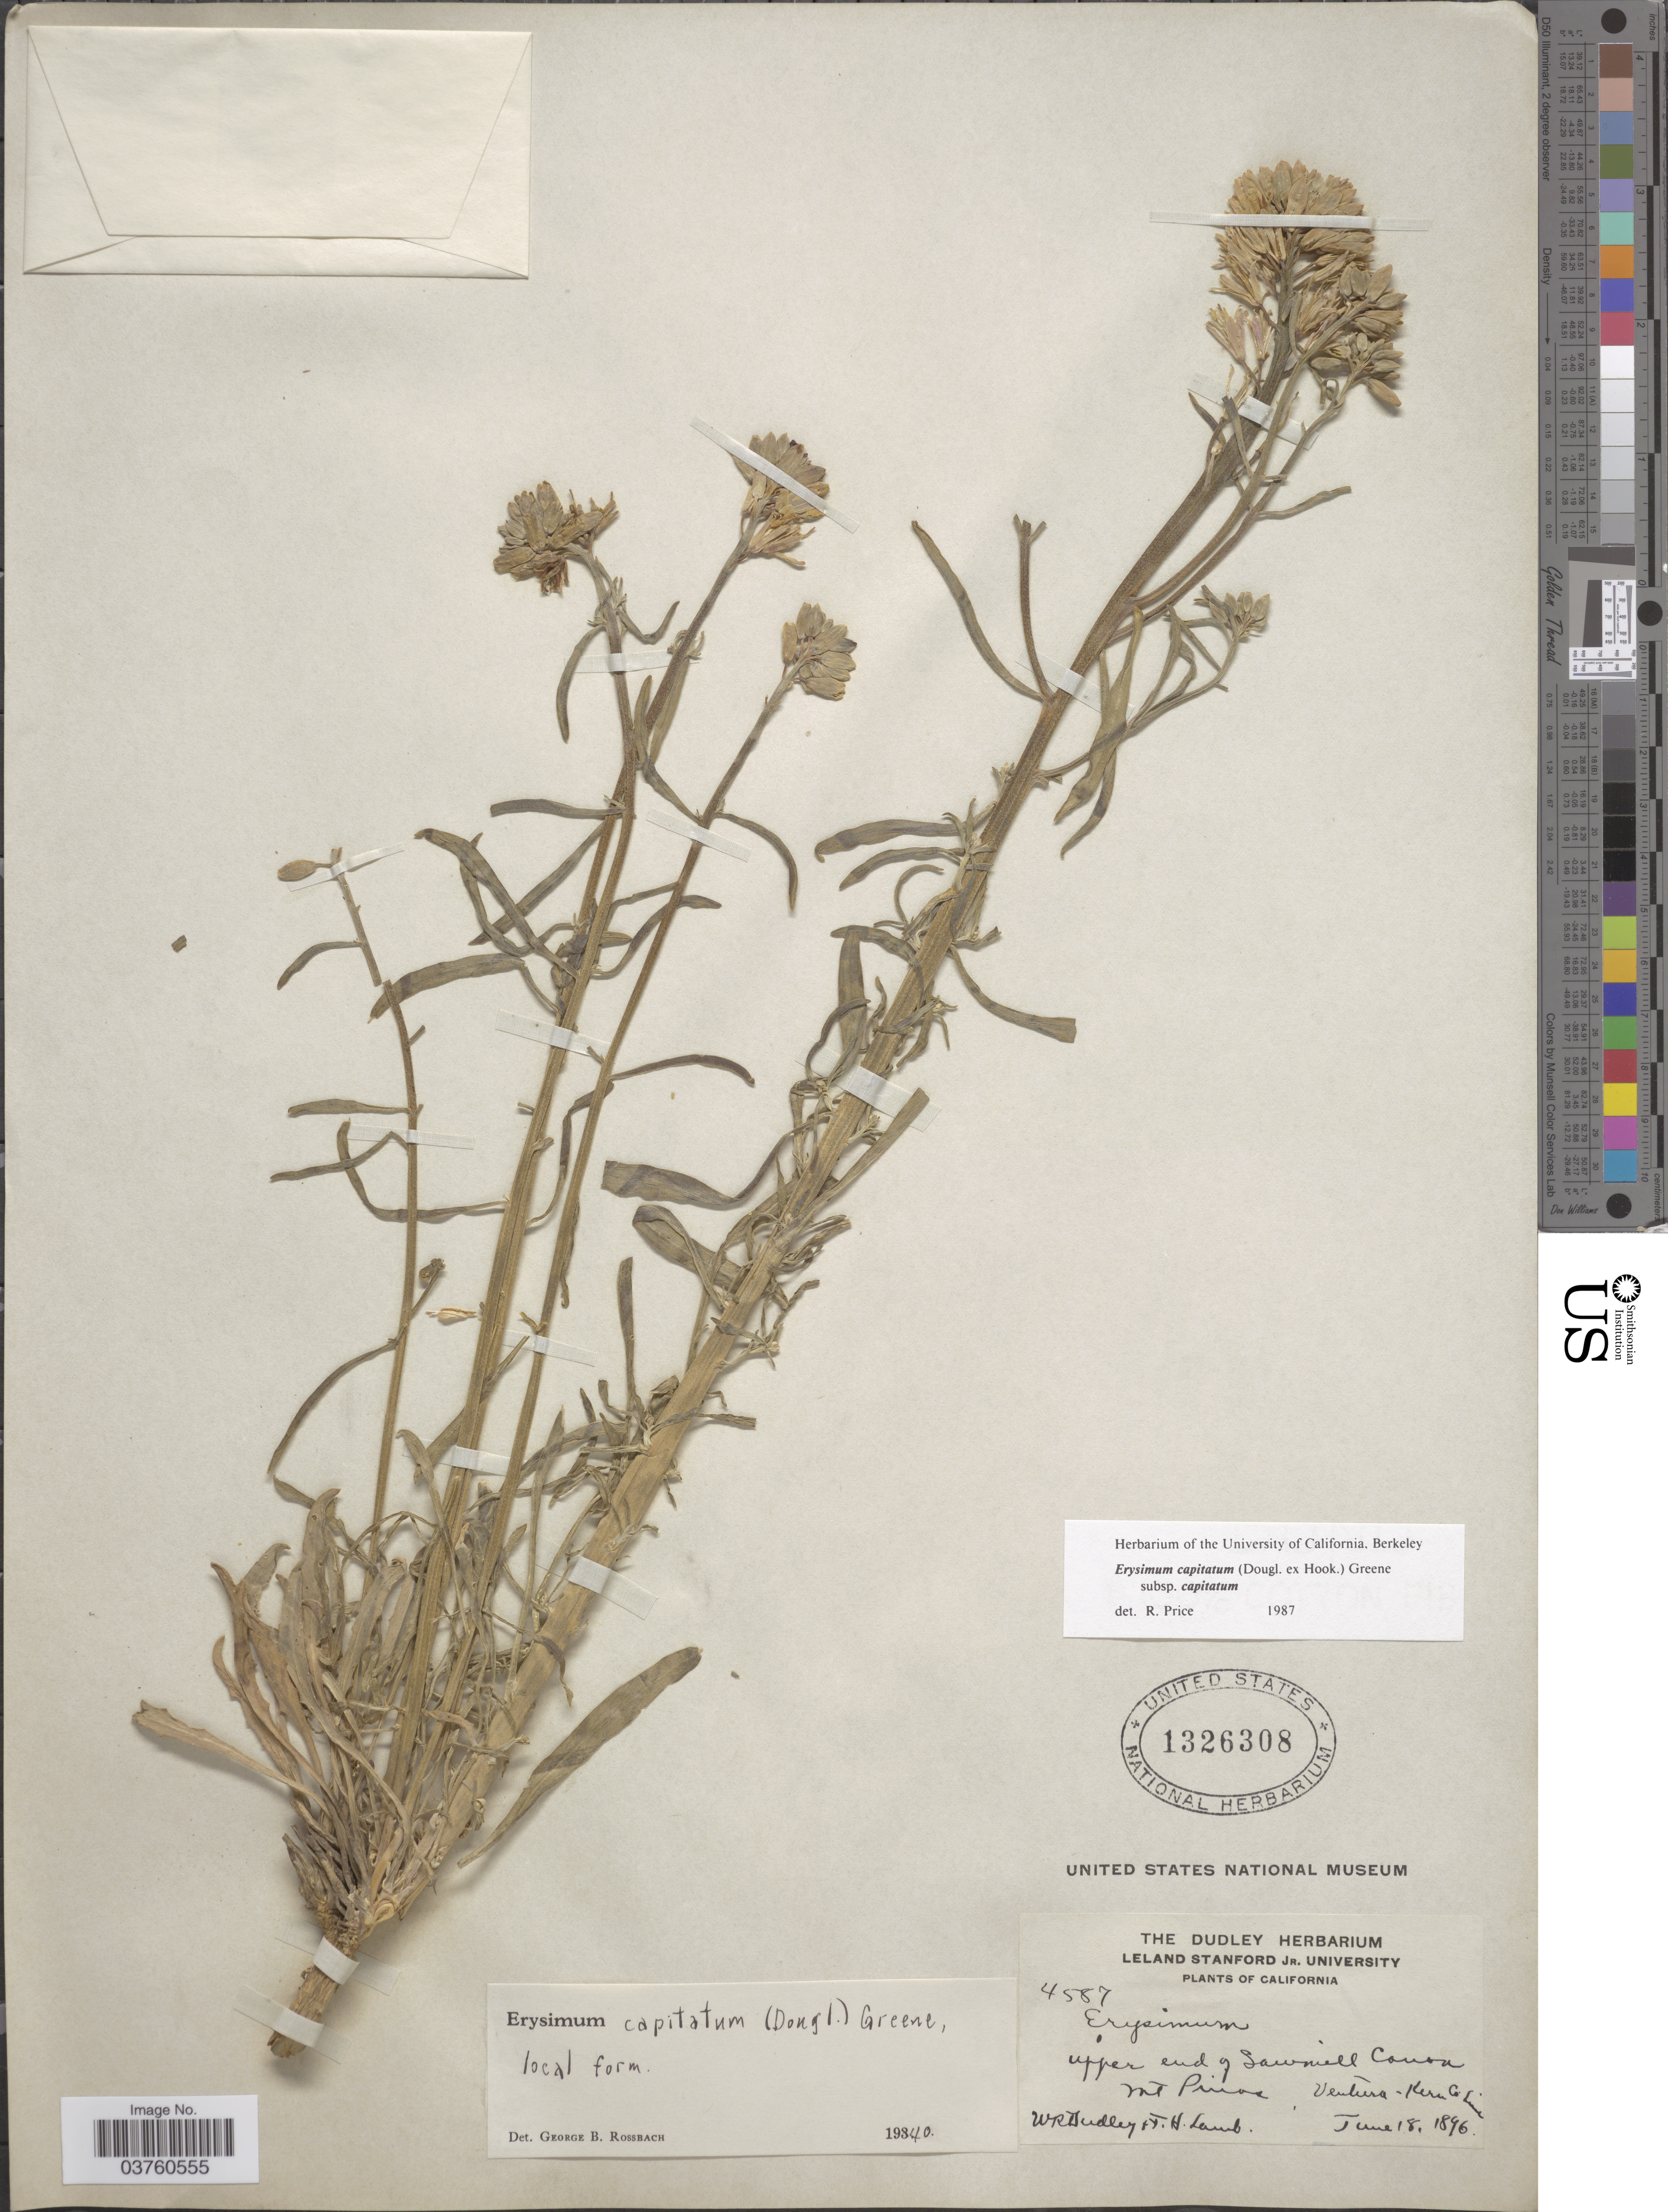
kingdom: Plantae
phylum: Tracheophyta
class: Magnoliopsida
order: Brassicales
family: Brassicaceae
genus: Erysimum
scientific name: Erysimum capitatum subsp. capitatum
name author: (Douglas ex Hook.) Greene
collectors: W. Dudley & F. H. Lamb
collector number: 4587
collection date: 1896-06-18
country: United States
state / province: California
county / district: Kern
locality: Upper end of Sawmill Canon. Mt Pinos, Ventura - Kern Co.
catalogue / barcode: US 1326308